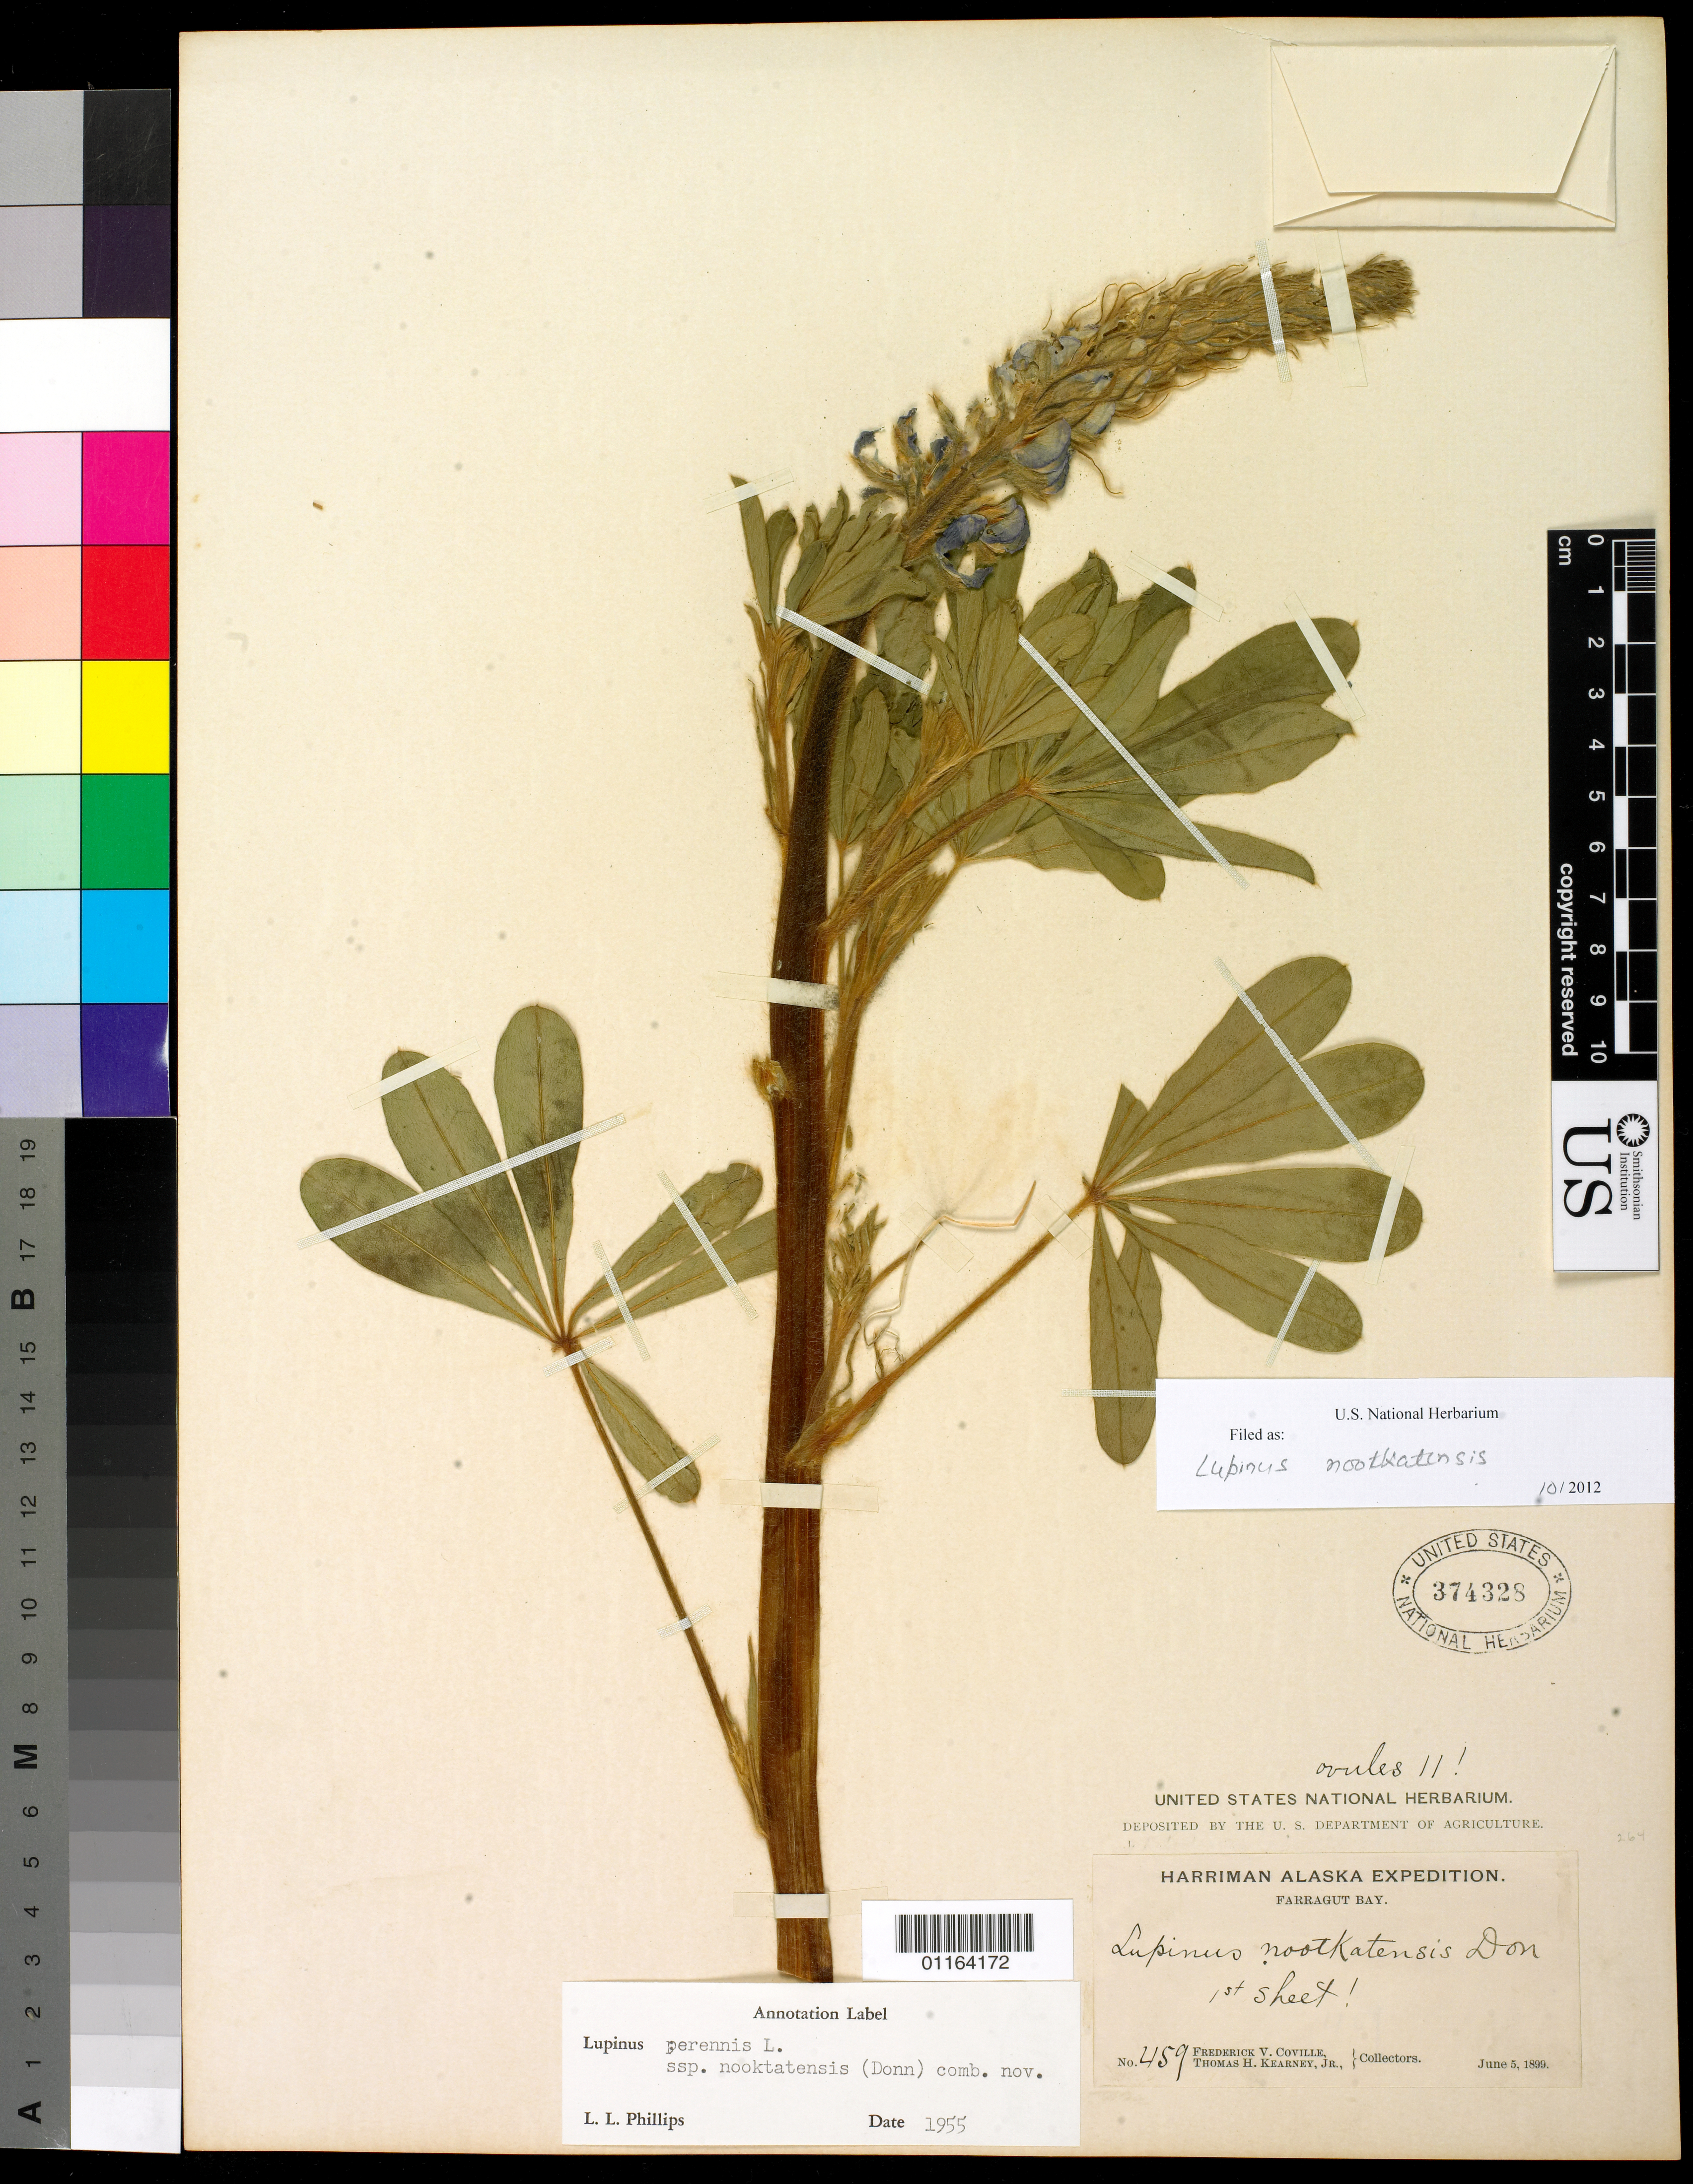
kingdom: Plantae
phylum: Tracheophyta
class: Magnoliopsida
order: Fabales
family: Fabaceae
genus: Lupinus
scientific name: Lupinus nootkatensis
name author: Donn ex Sims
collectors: F. V. Coville & T. H. Kearney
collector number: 459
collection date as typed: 05 Jun 1899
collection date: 1899-06-05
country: United States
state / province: Alaska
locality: Farragut Bay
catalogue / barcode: US 374328